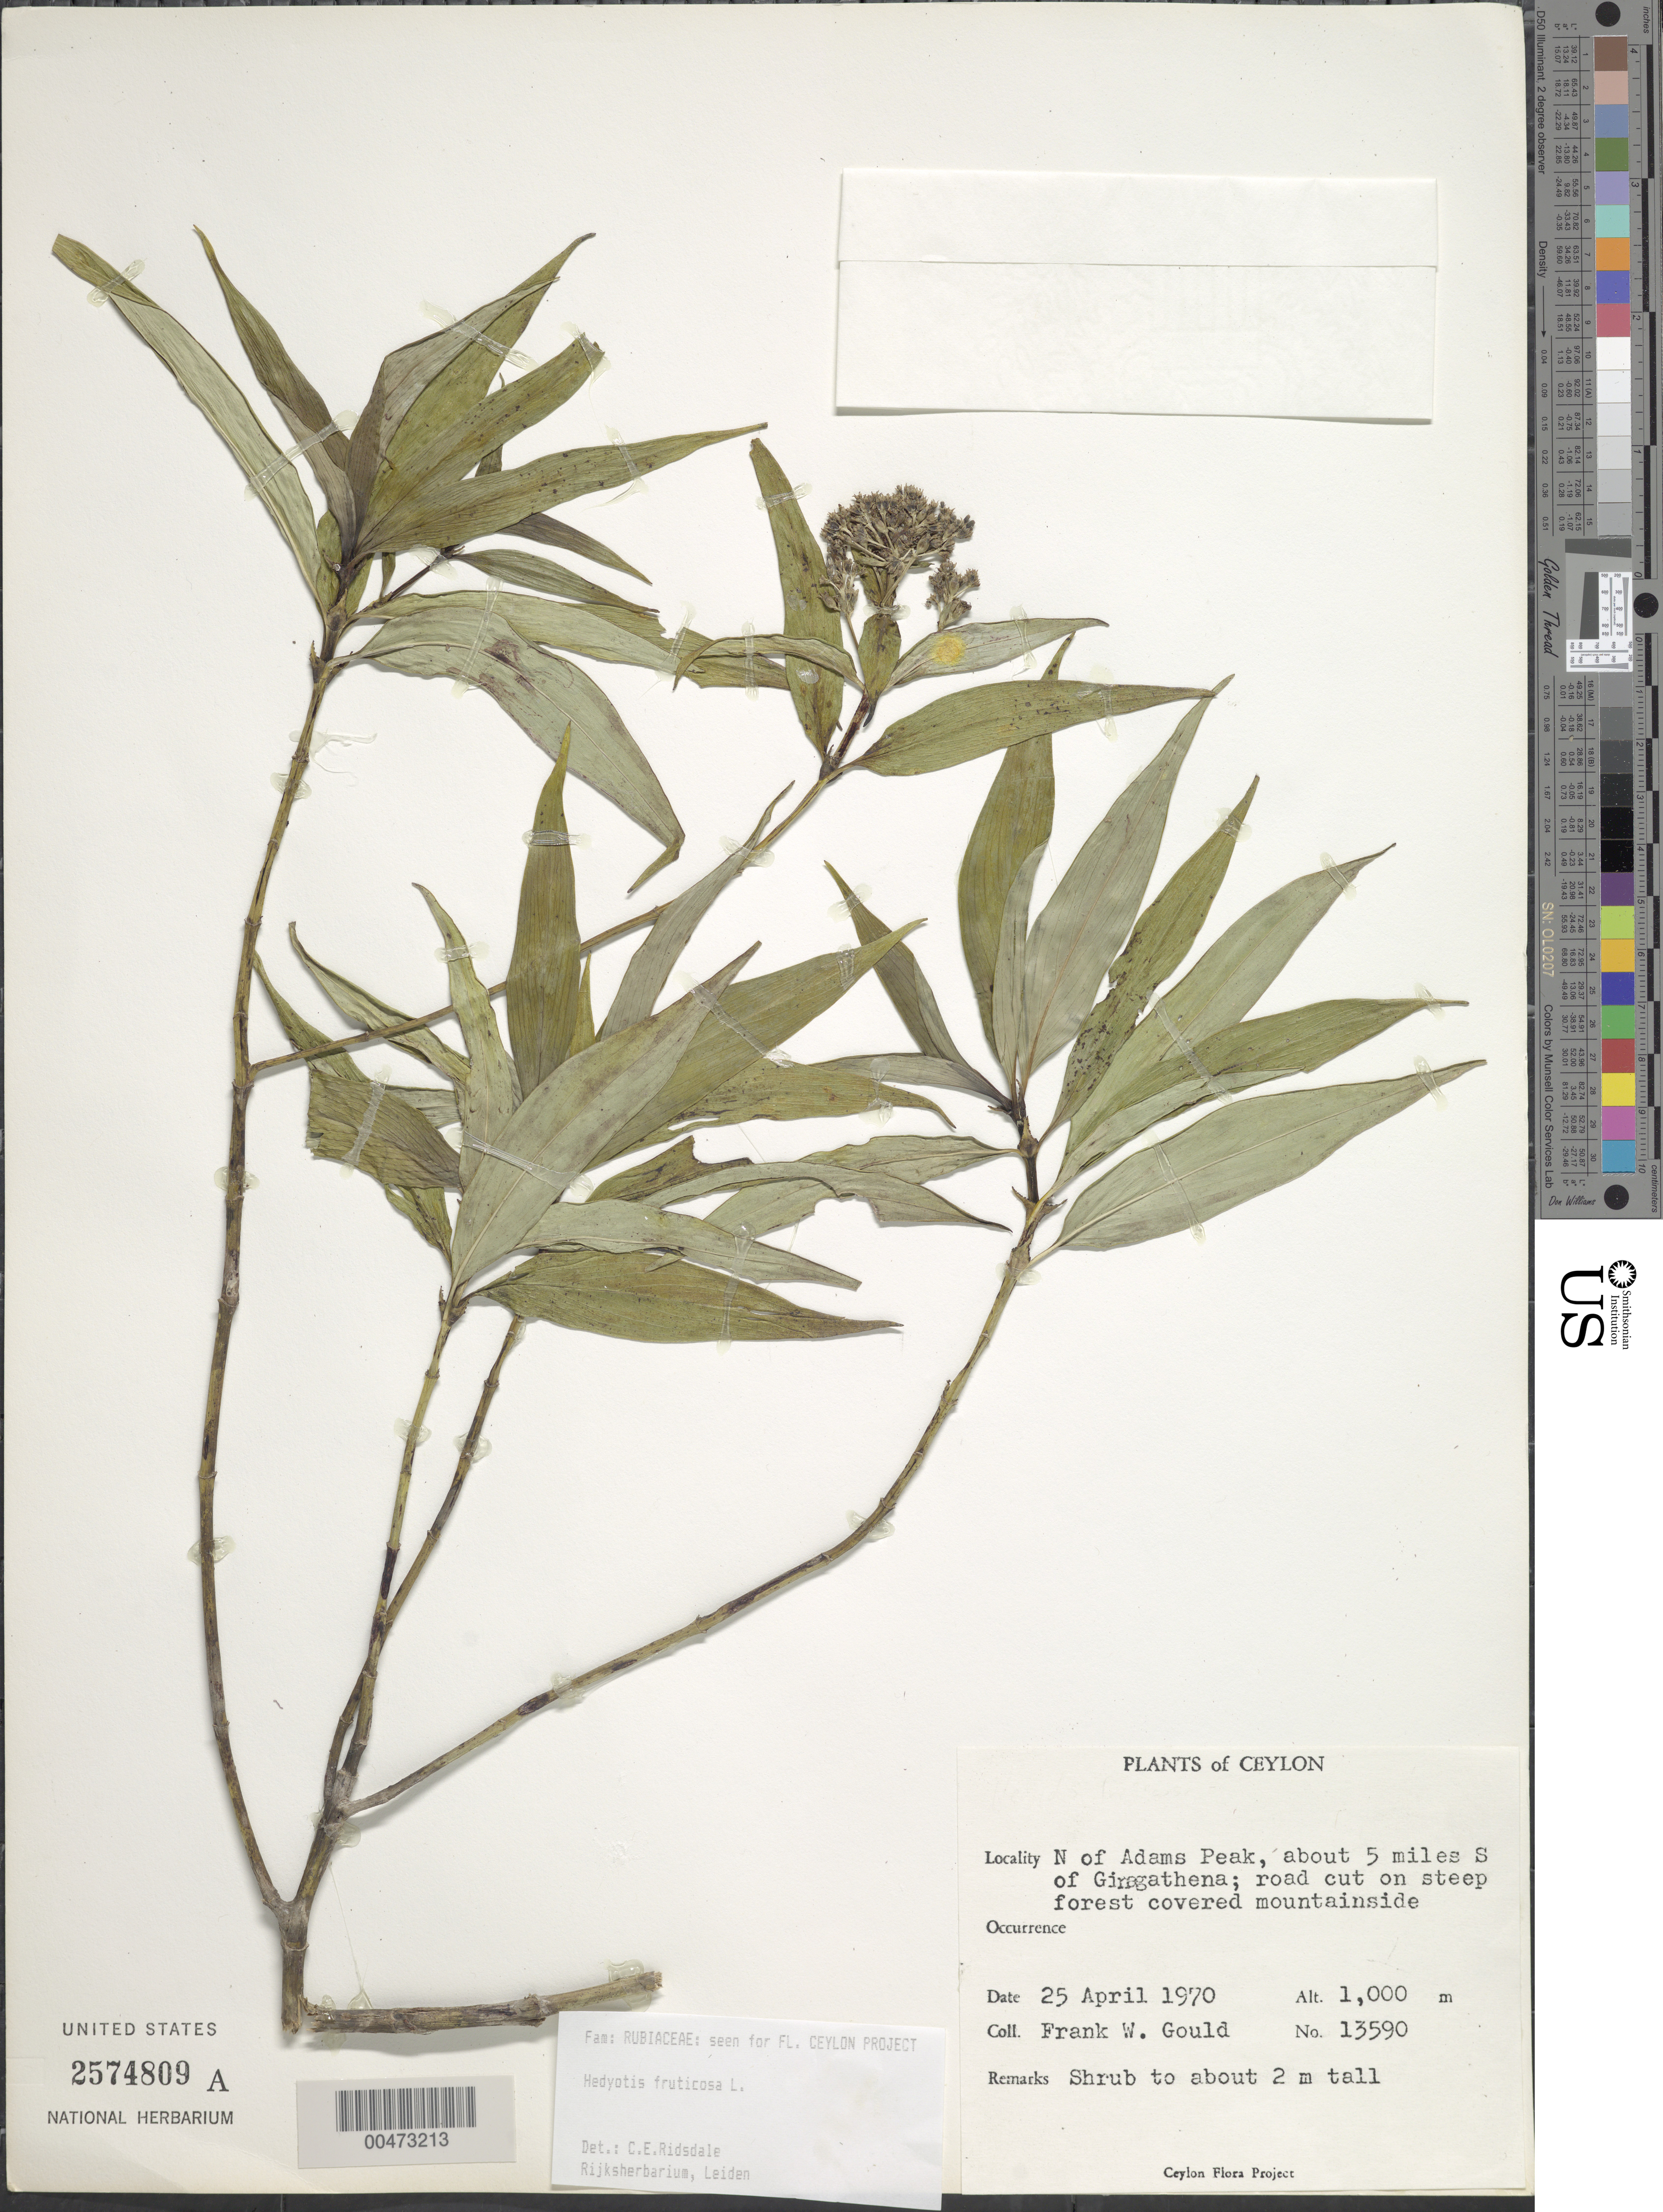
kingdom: Plantae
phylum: Tracheophyta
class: Magnoliopsida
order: Gentianales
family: Rubiaceae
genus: Hedyotis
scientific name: Hedyotis fruticosa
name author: L.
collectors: F. W. Gould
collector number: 13590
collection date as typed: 25 Apr 1970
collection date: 1970-04-25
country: Sri Lanka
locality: N of Adams Peak, about 5 mi S of Gingathena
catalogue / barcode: US 2574809A